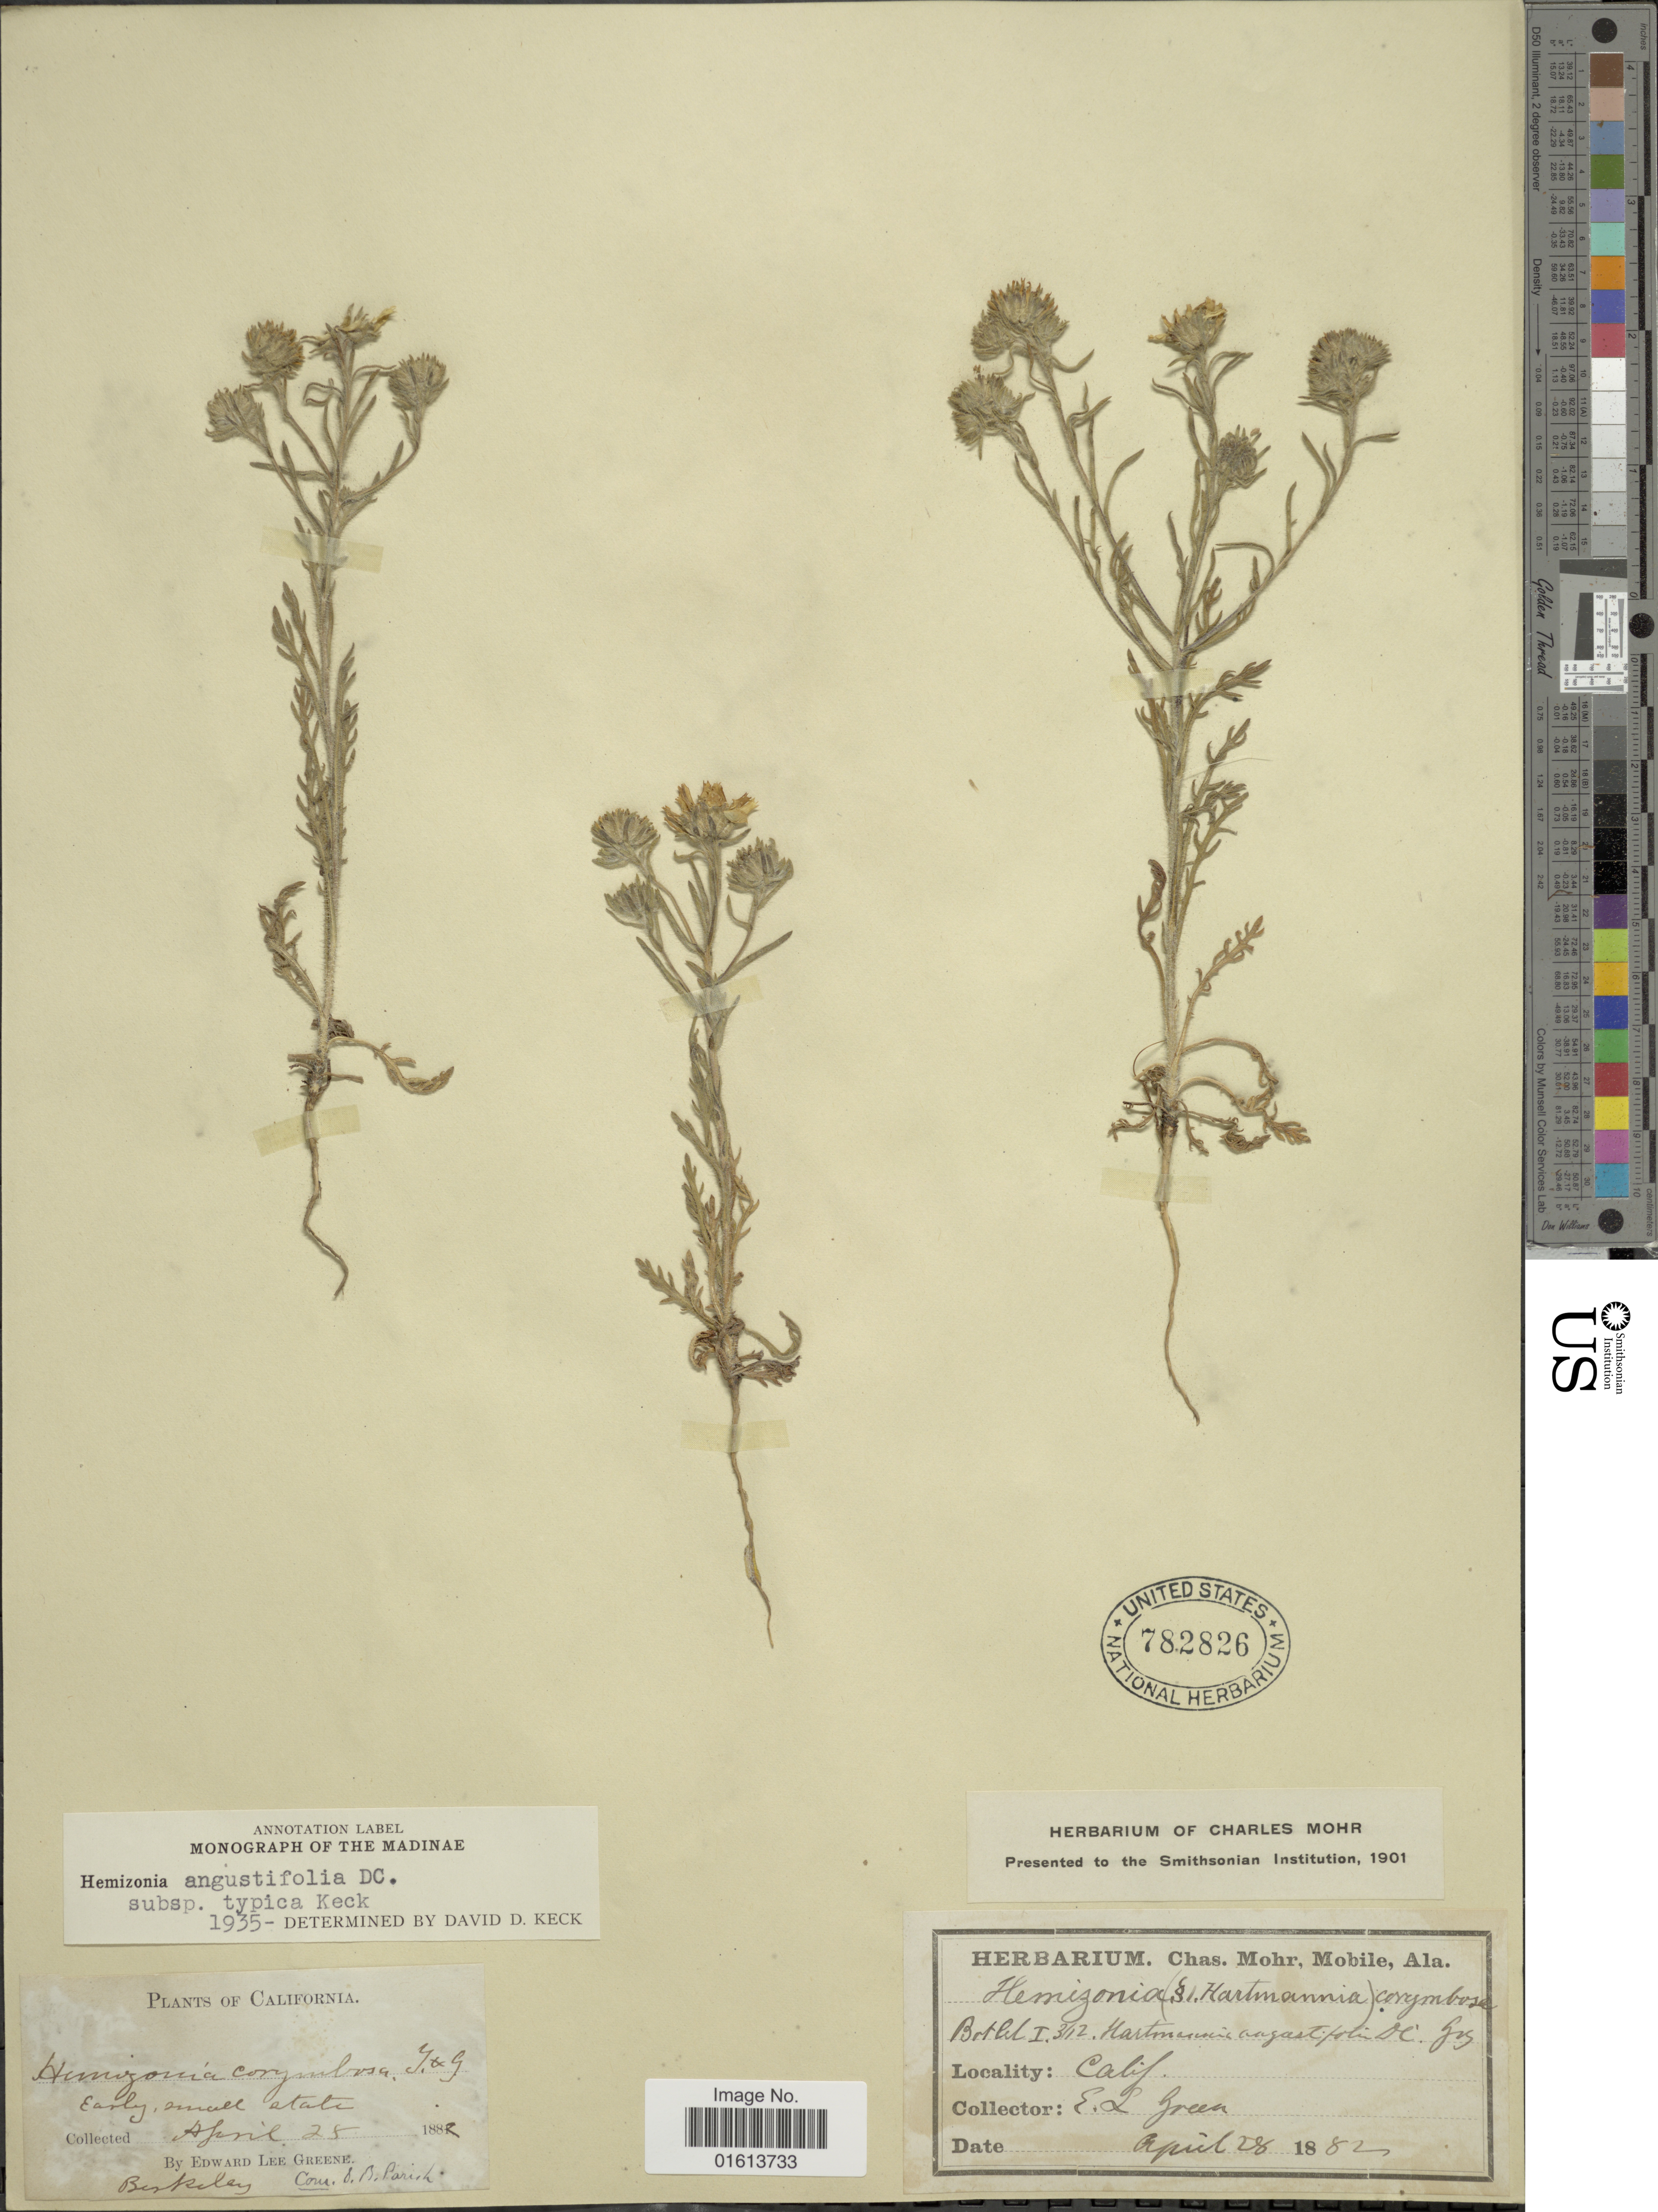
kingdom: Plantae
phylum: Tracheophyta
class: Magnoliopsida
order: Asterales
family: Asteraceae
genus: Deinandra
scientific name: Deinandra corymbosa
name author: (DC.) B.G. Baldwin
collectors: E. L. Greene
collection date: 1882-04-28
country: United States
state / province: California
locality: Calif.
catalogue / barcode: US 782826